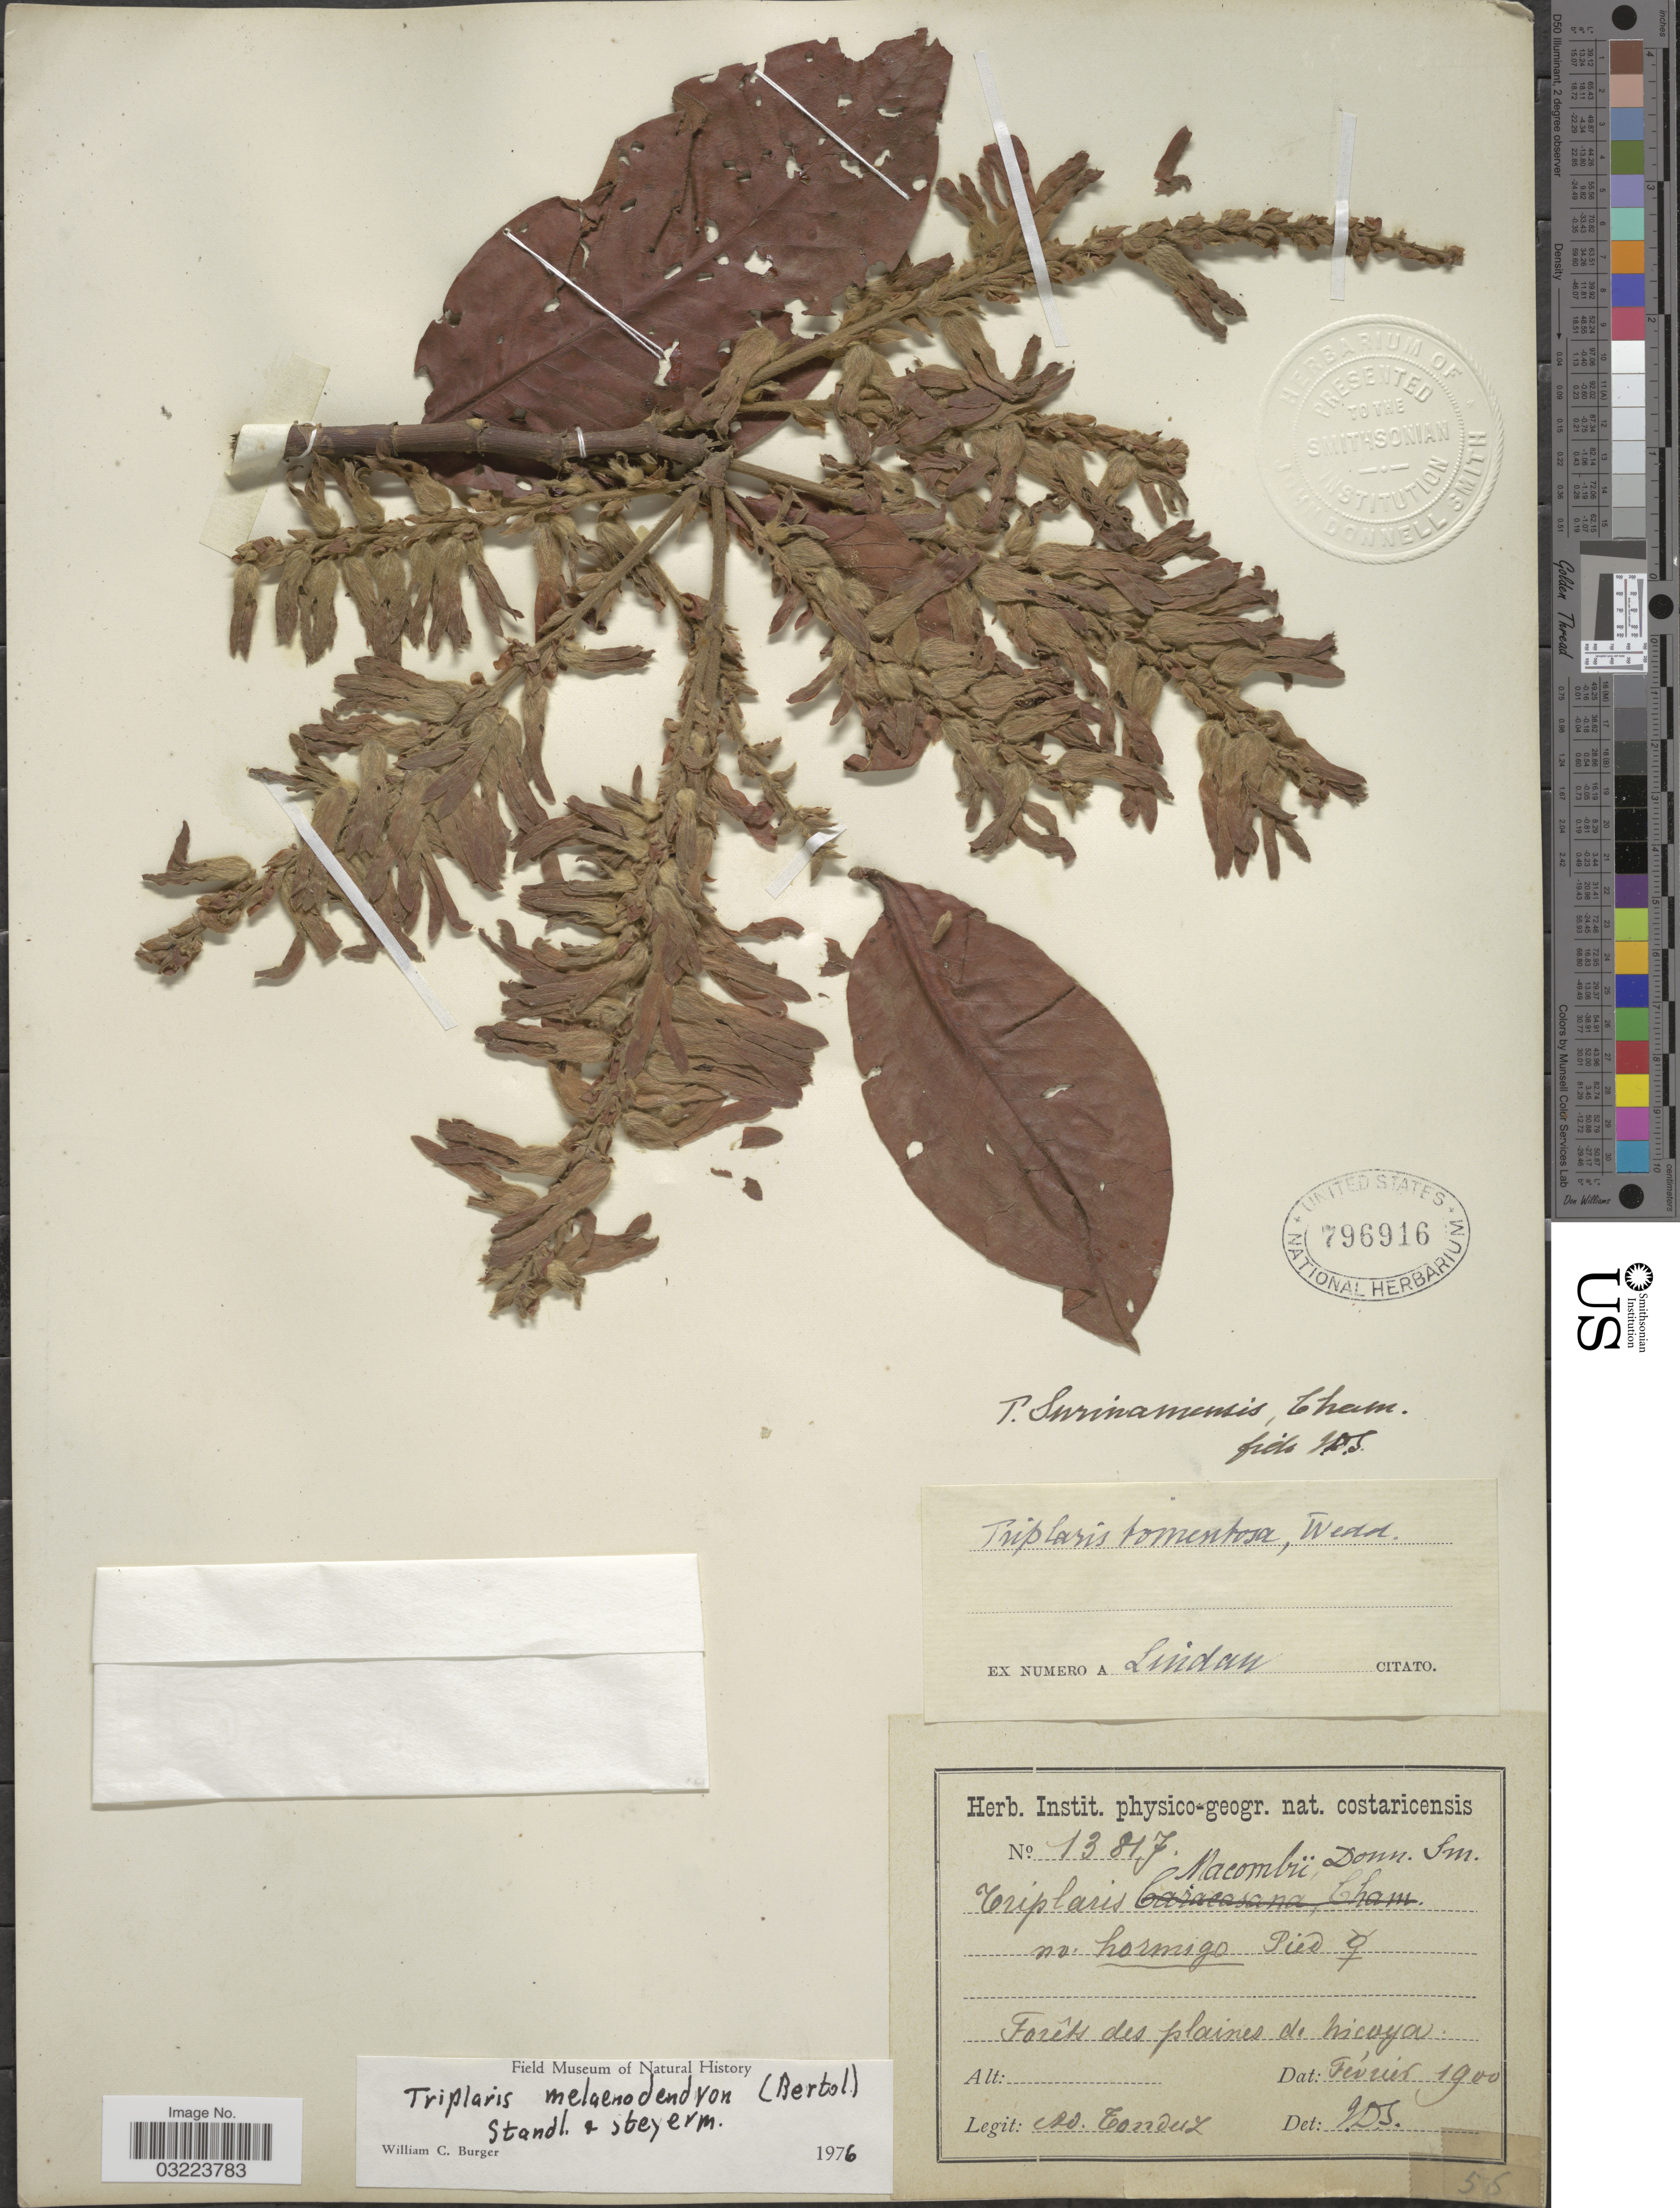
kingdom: Plantae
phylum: Tracheophyta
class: Magnoliopsida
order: Caryophyllales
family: Polygonaceae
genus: Triplaris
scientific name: Triplaris melaenodendron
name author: (Bertol.) Standl. & Steyerm.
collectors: A. Tonduz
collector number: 13817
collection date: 1900-02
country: Costa Rica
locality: Forêts des plaines de Nicoya.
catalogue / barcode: US 796916